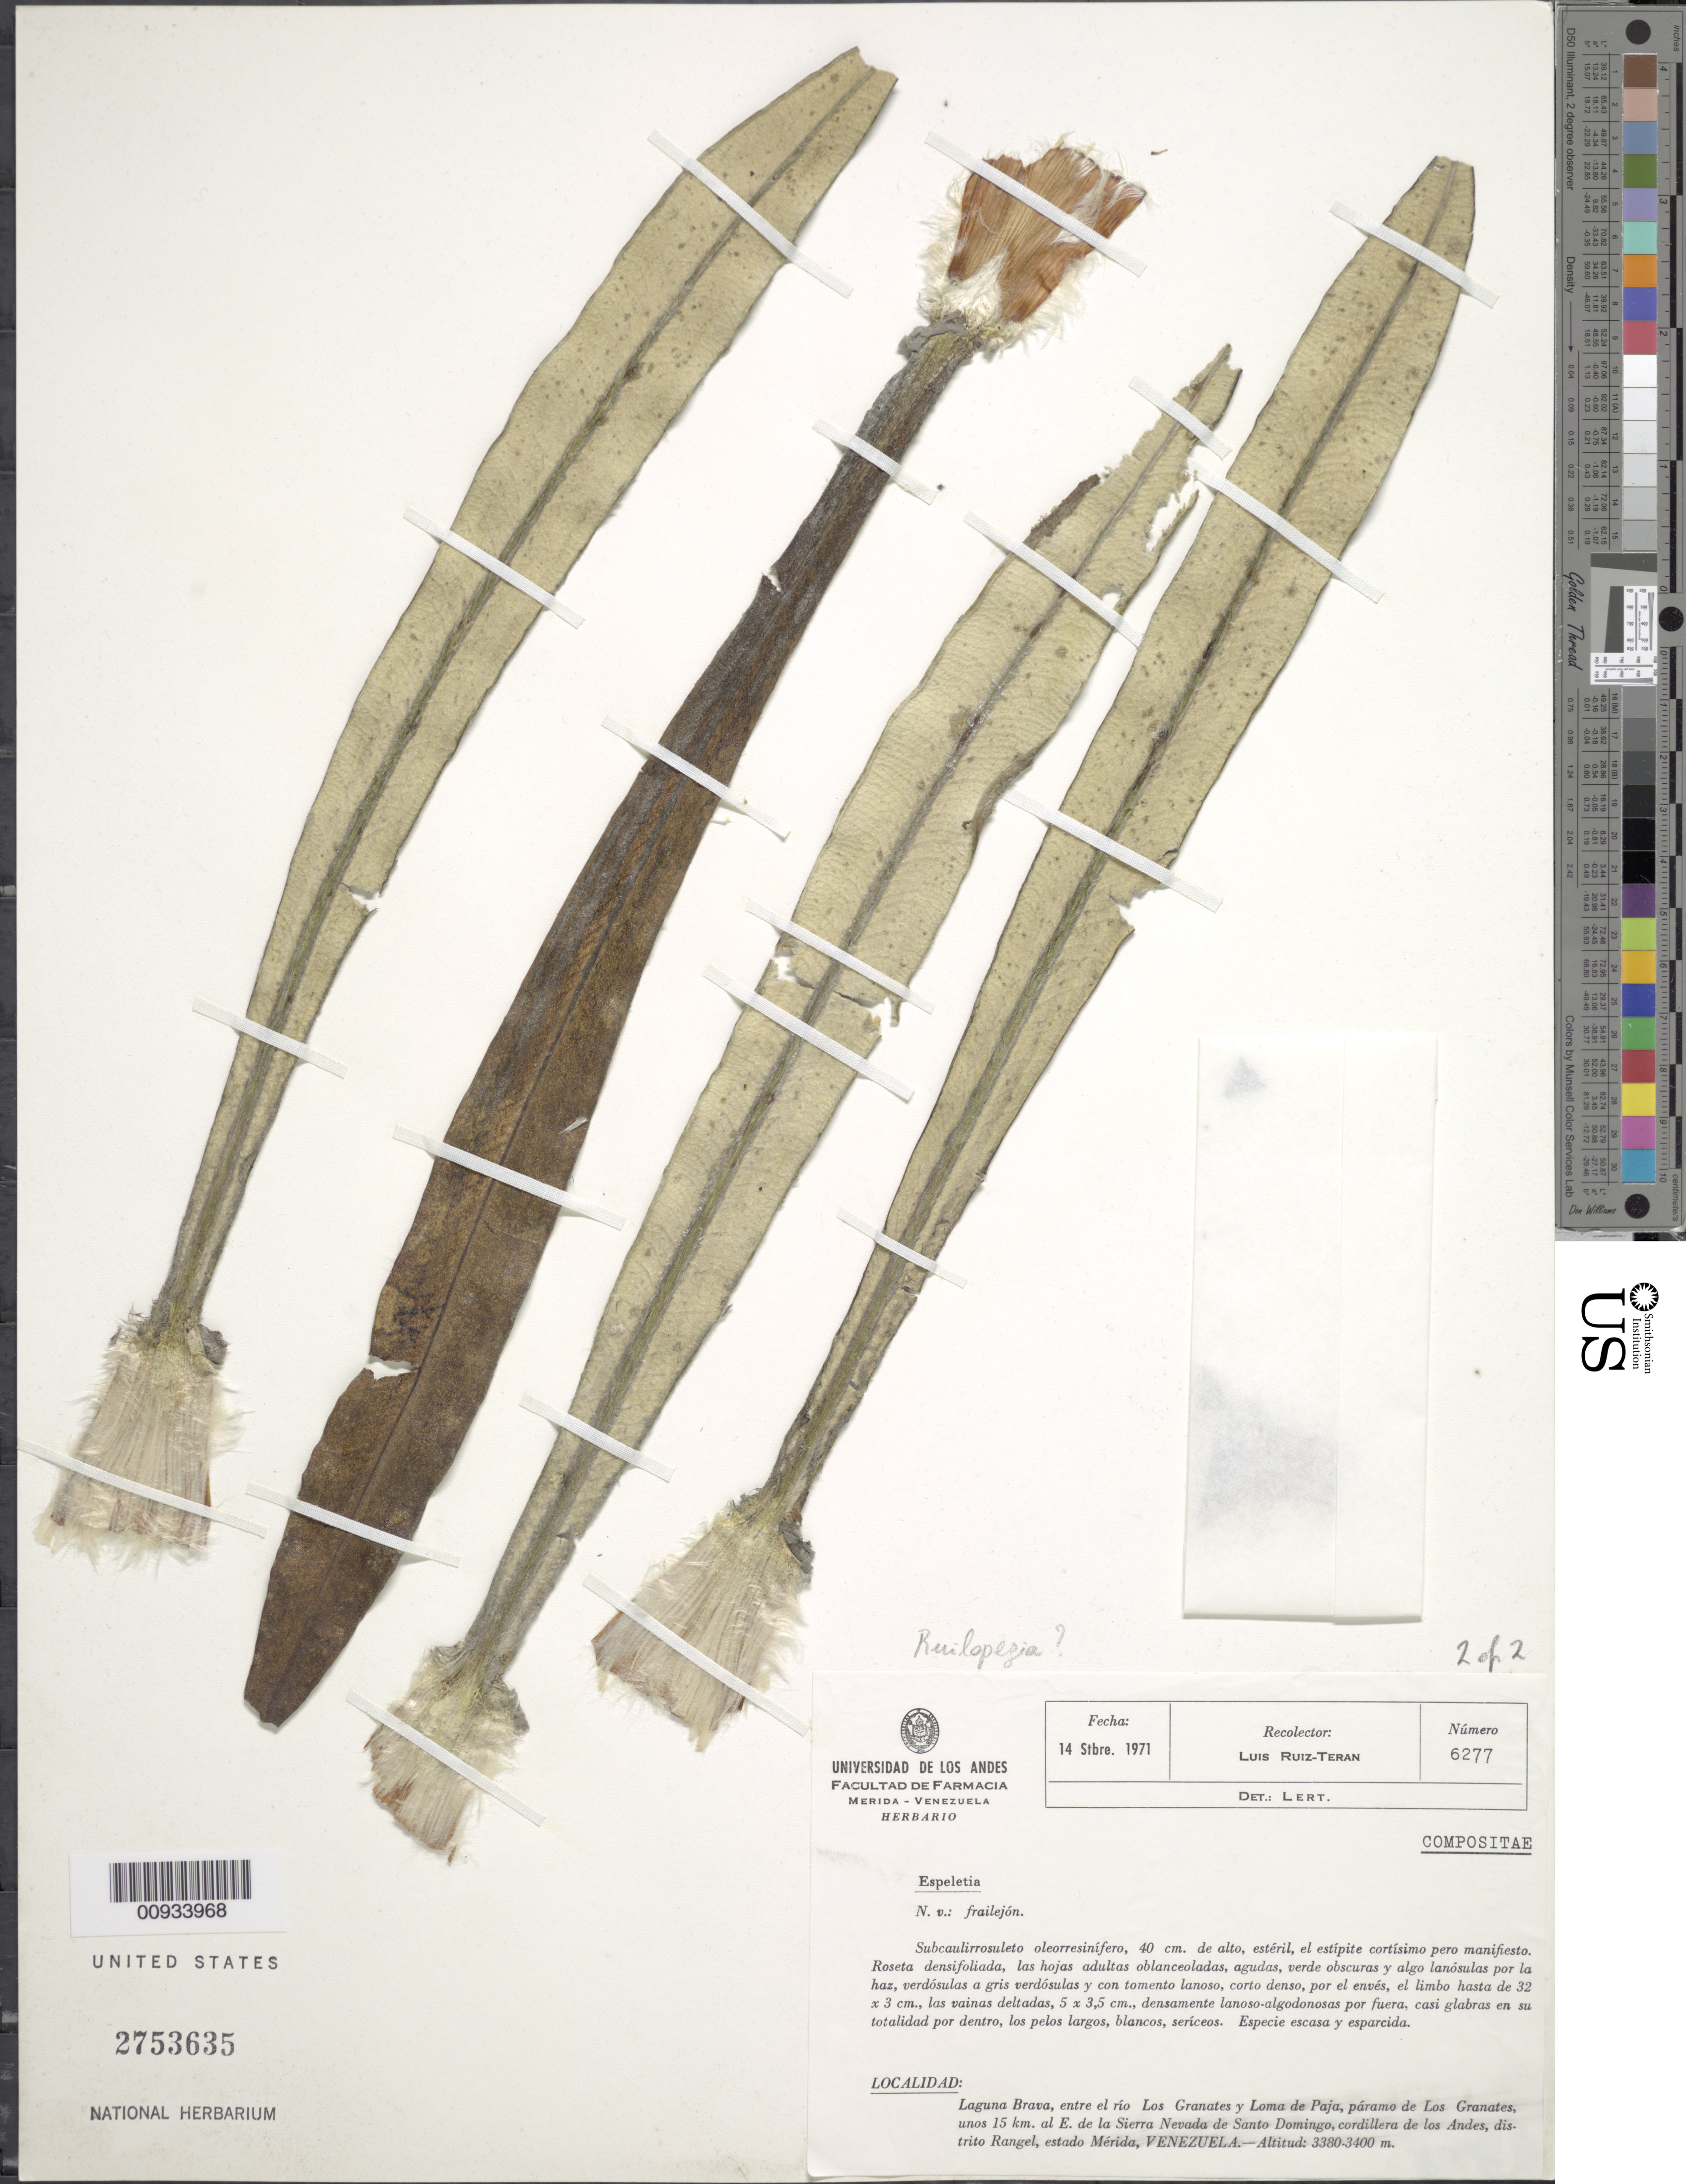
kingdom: Plantae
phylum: Tracheophyta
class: Magnoliopsida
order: Asterales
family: Asteraceae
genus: Espeletia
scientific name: Espeletia sp.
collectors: L. E. Ruíz-Terán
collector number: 6277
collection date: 1971-09-14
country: Venezuela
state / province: Mérida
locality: Laguna Brava, entre el rio Los Granates y Loma de Paja, paramo de Los Granates, unos 15 km. al E. de la Sierra Nevada de Santo Domingo, cordillera de los Andes, distrito Rangel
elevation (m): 3380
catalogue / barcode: US 2753635